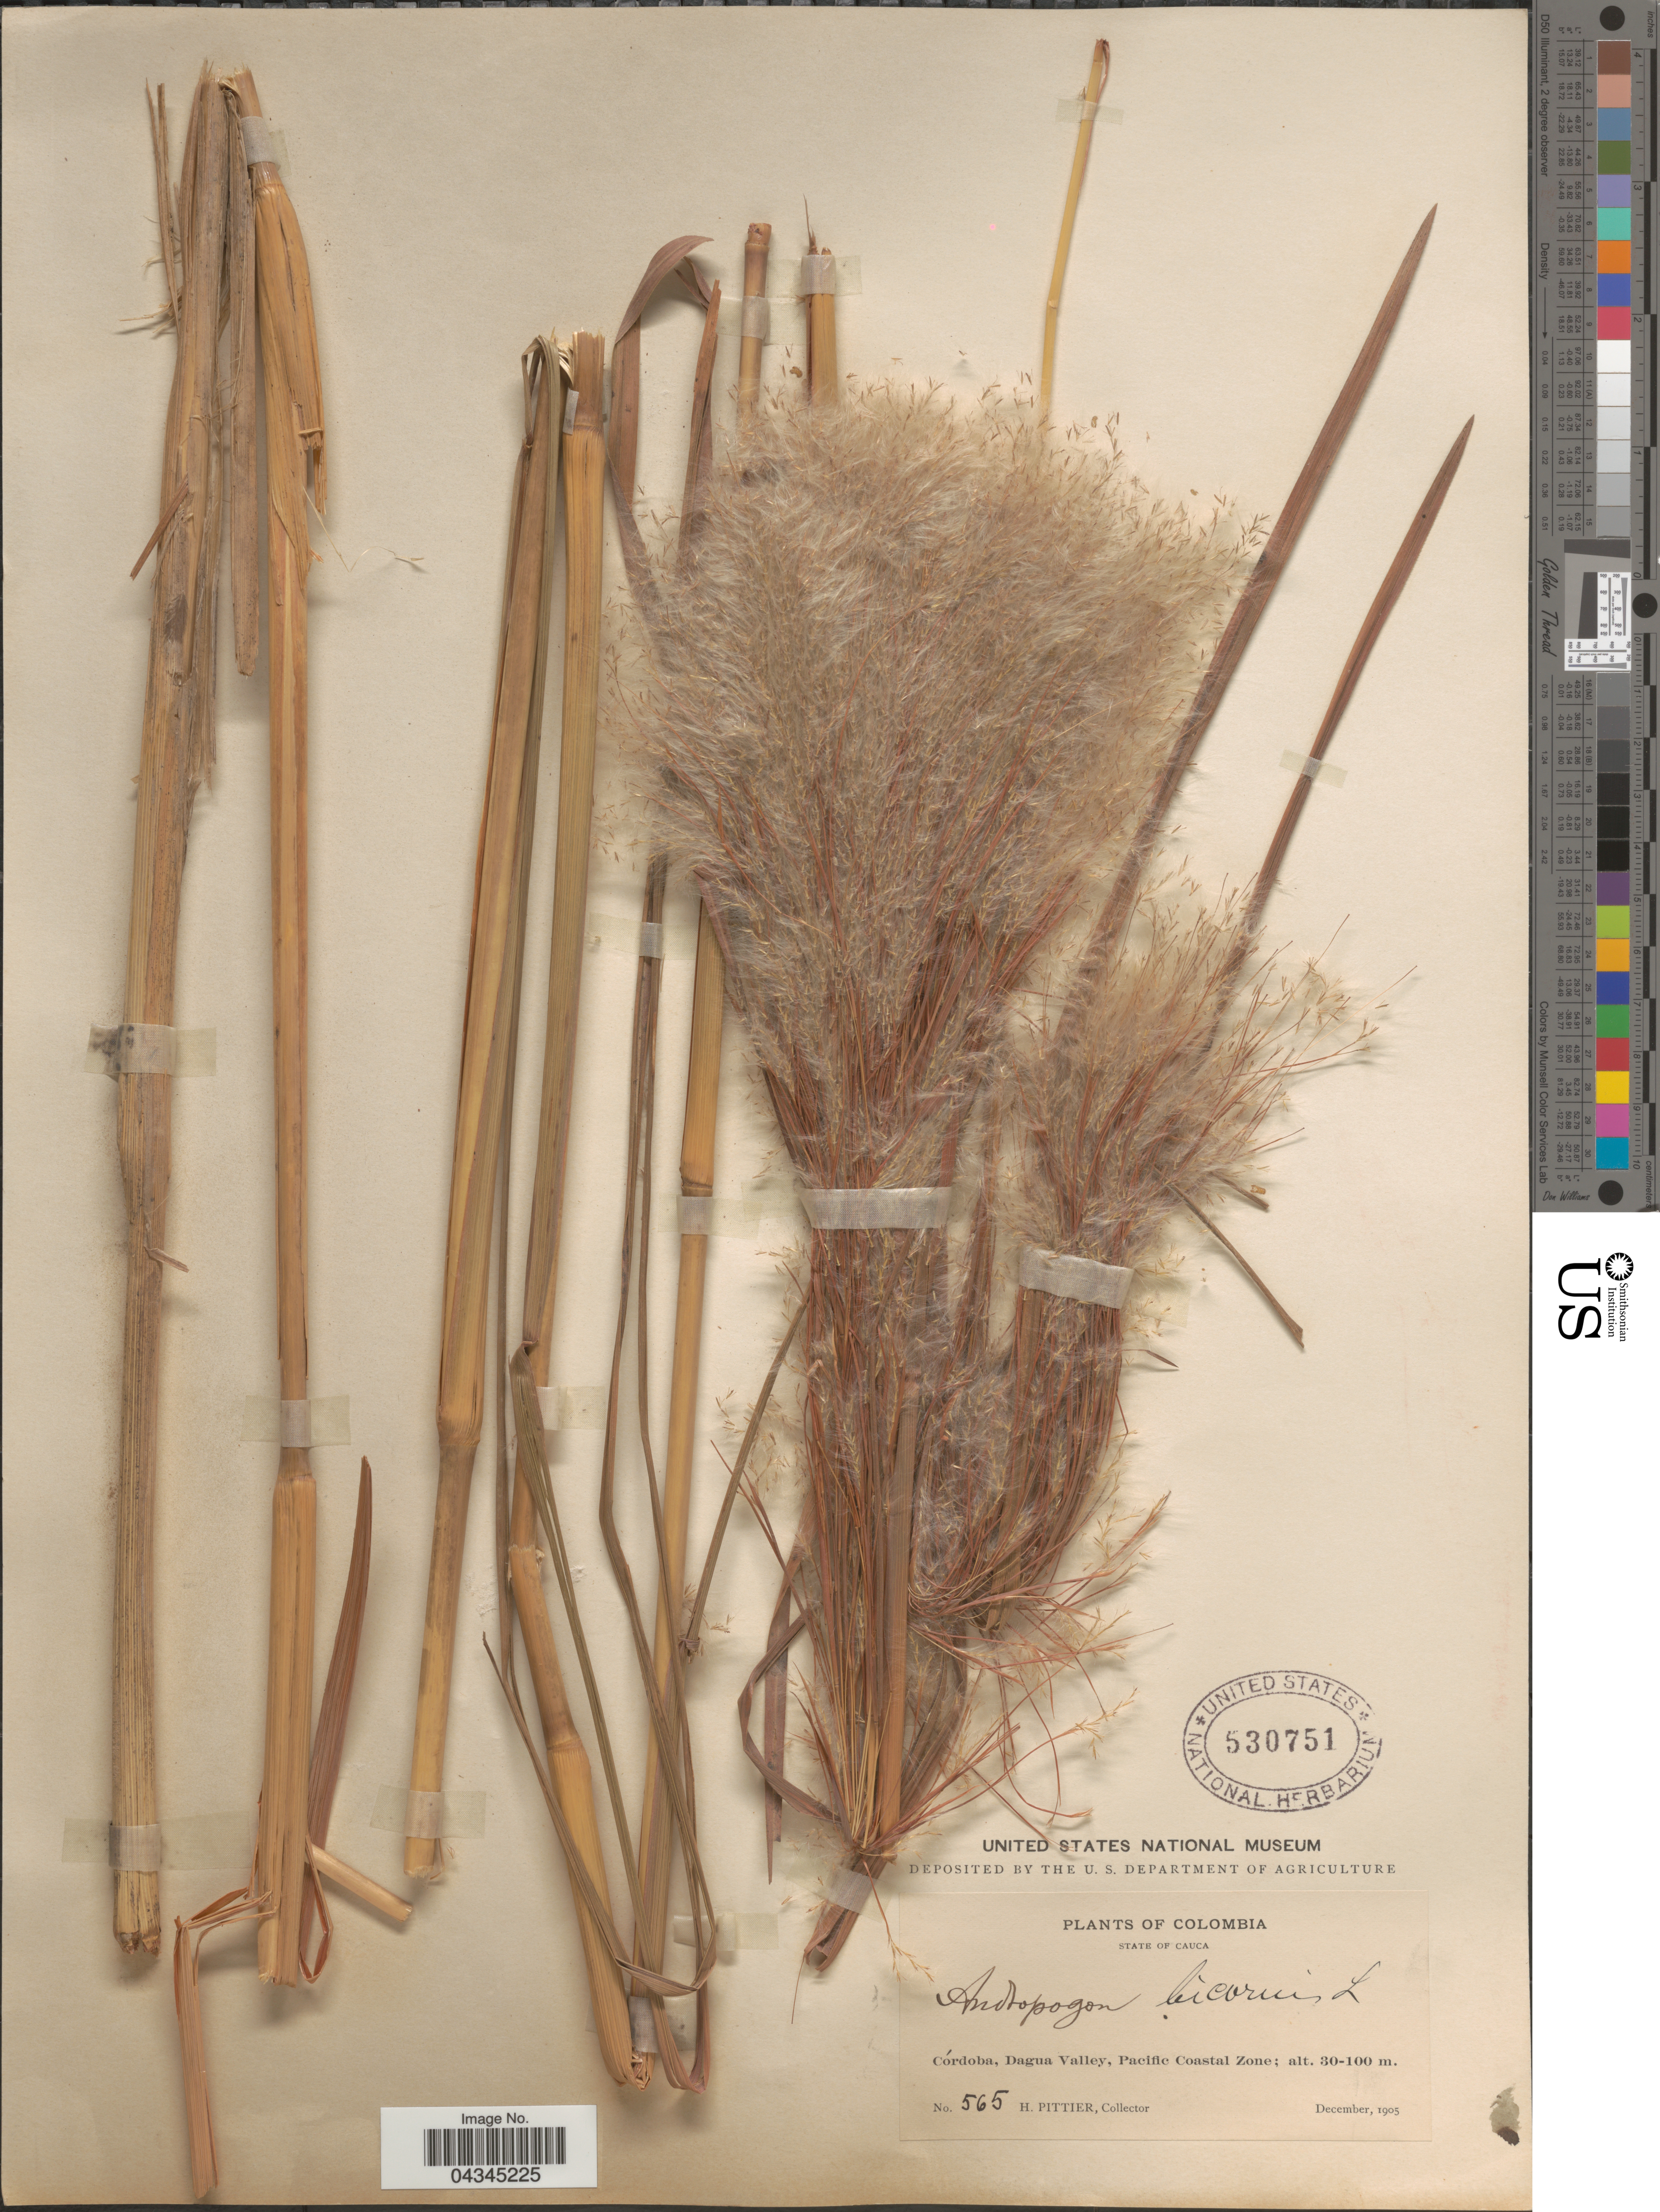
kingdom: Plantae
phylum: Tracheophyta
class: Liliopsida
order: Poales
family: Poaceae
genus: Andropogon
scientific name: Andropogon bicornis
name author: L.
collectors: H. F. Pittier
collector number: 565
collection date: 1905-12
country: Colombia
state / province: Cauca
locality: Córdoba, Dagua Valley, Pacific Coastal Zone.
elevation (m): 30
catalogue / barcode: US 530751